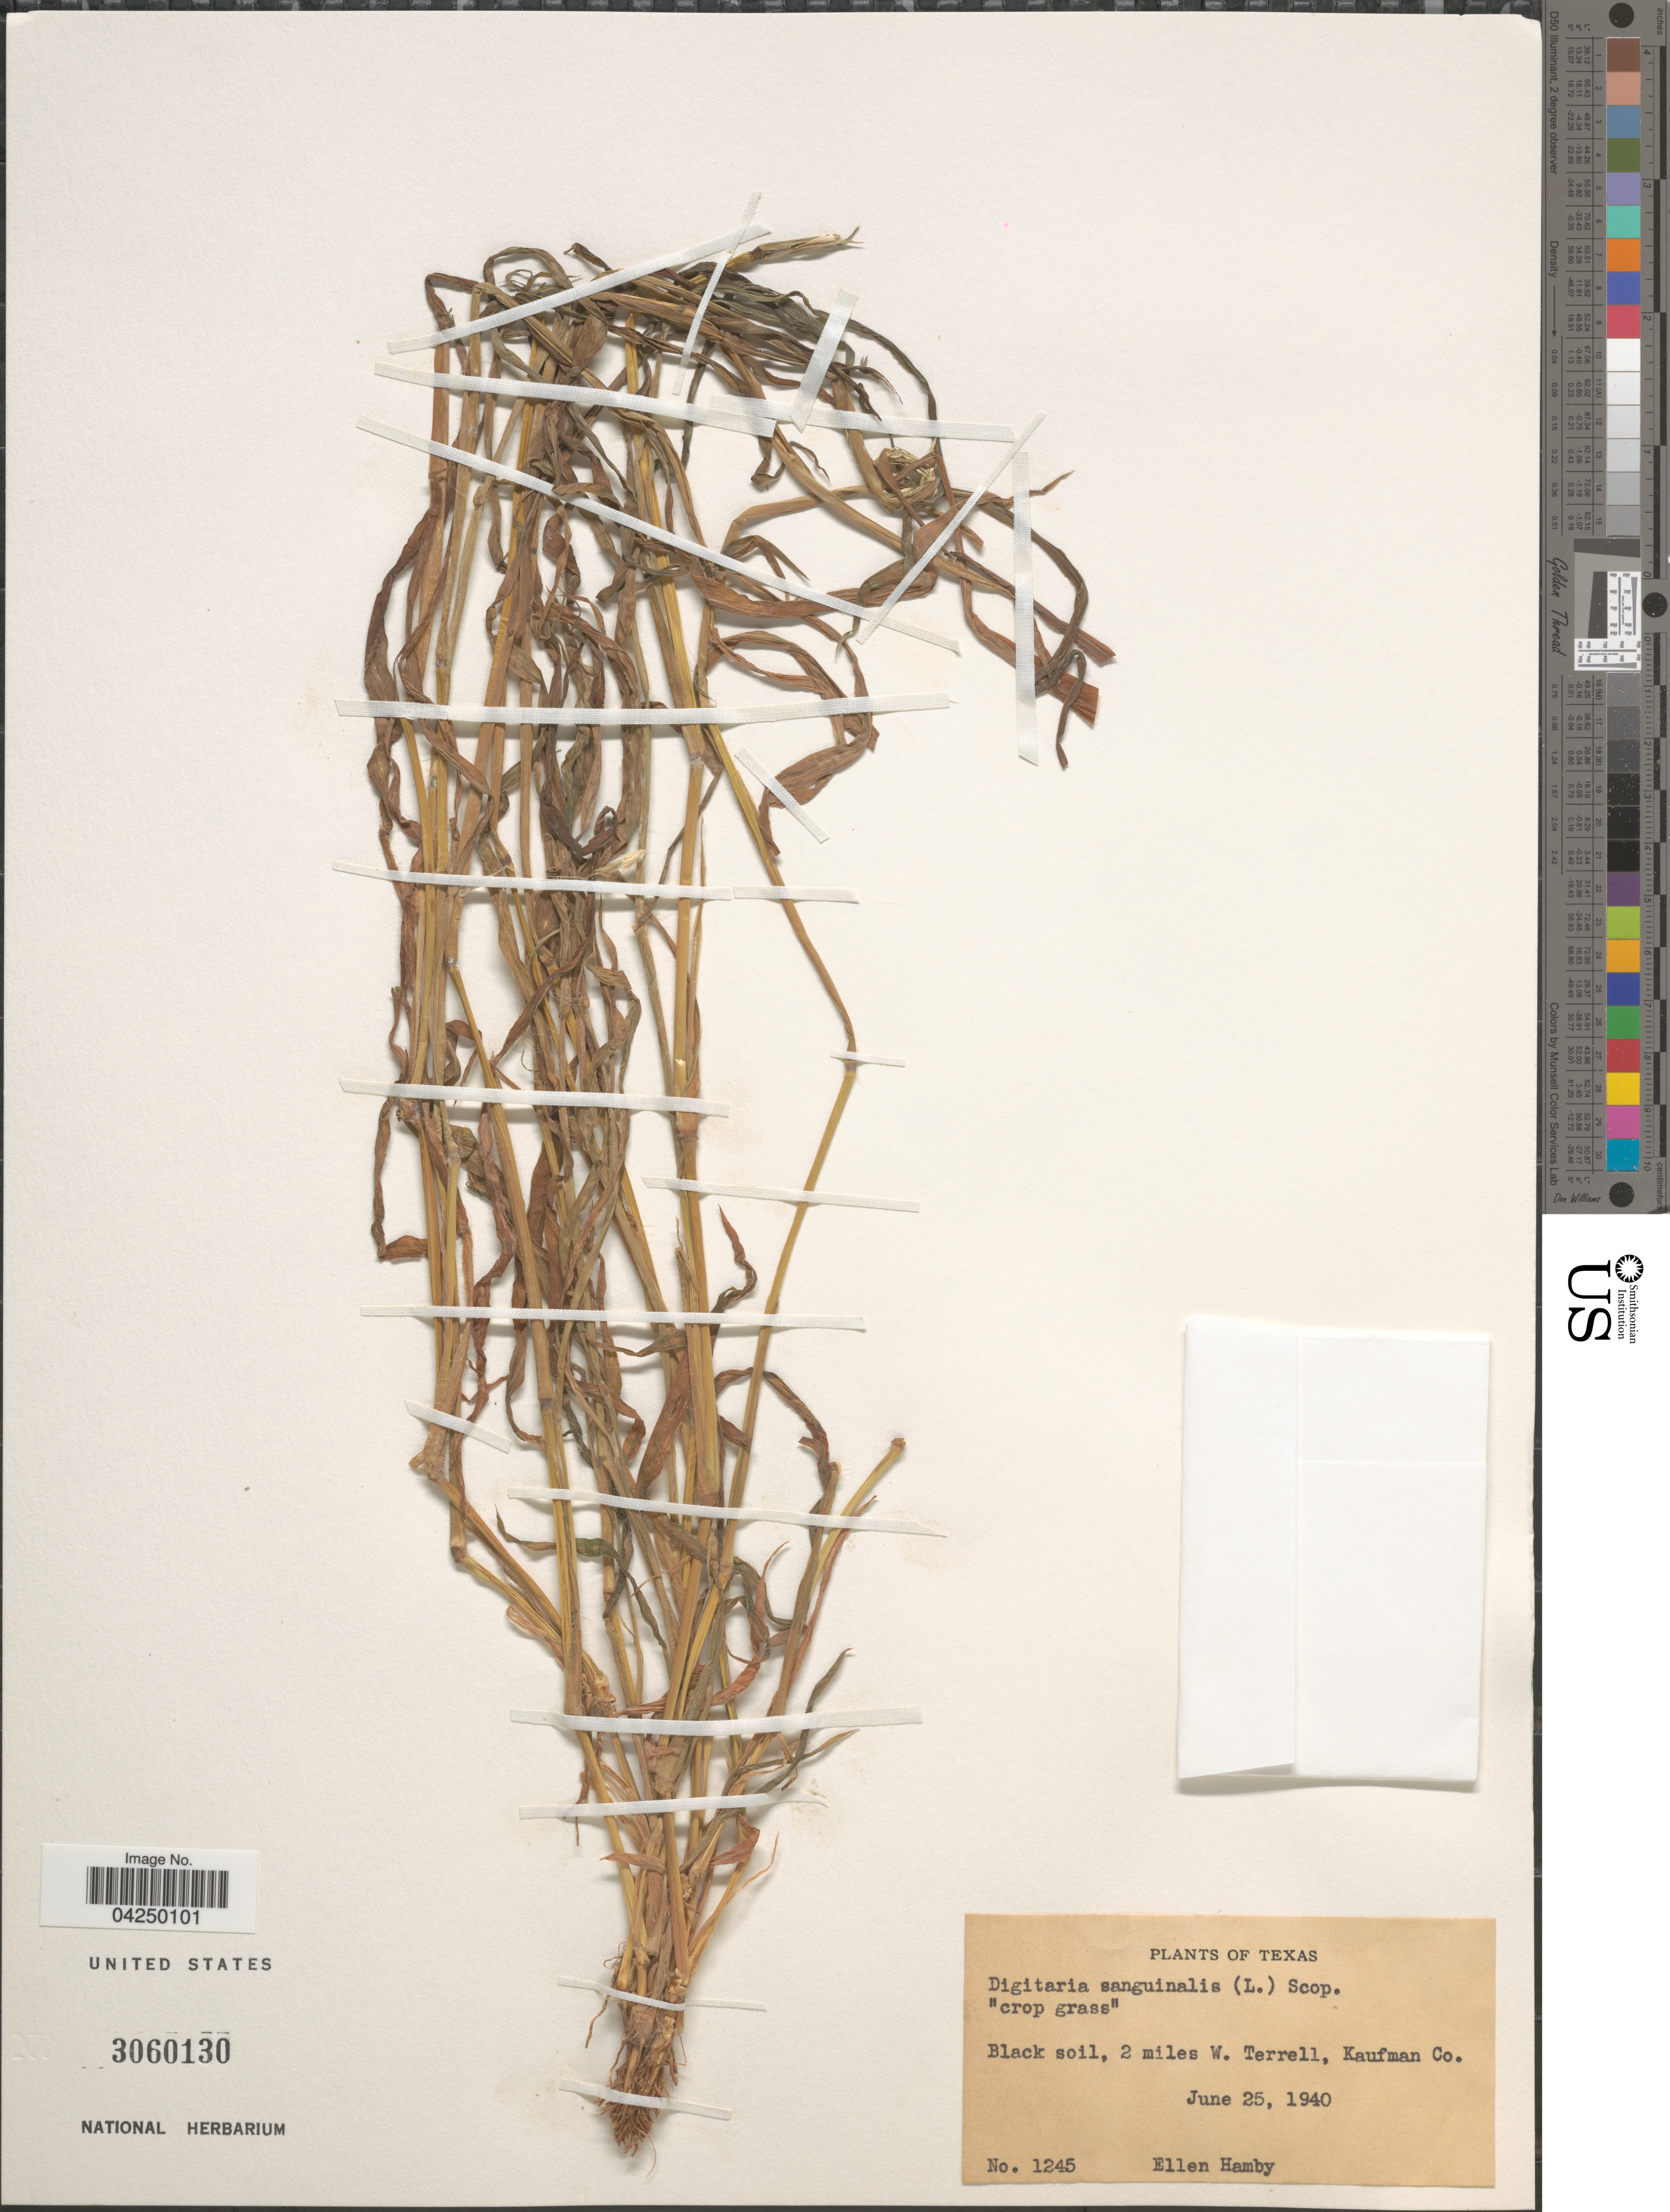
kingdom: Plantae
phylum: Tracheophyta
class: Liliopsida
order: Poales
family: Poaceae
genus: Digitaria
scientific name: Digitaria sanguinalis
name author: (L.) Scop.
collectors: E. Hamby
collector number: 1245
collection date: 1940-06-25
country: United States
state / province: Texas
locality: Black soil, 2 miles W. Terrell, Kaufman Co.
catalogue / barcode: US 3060130